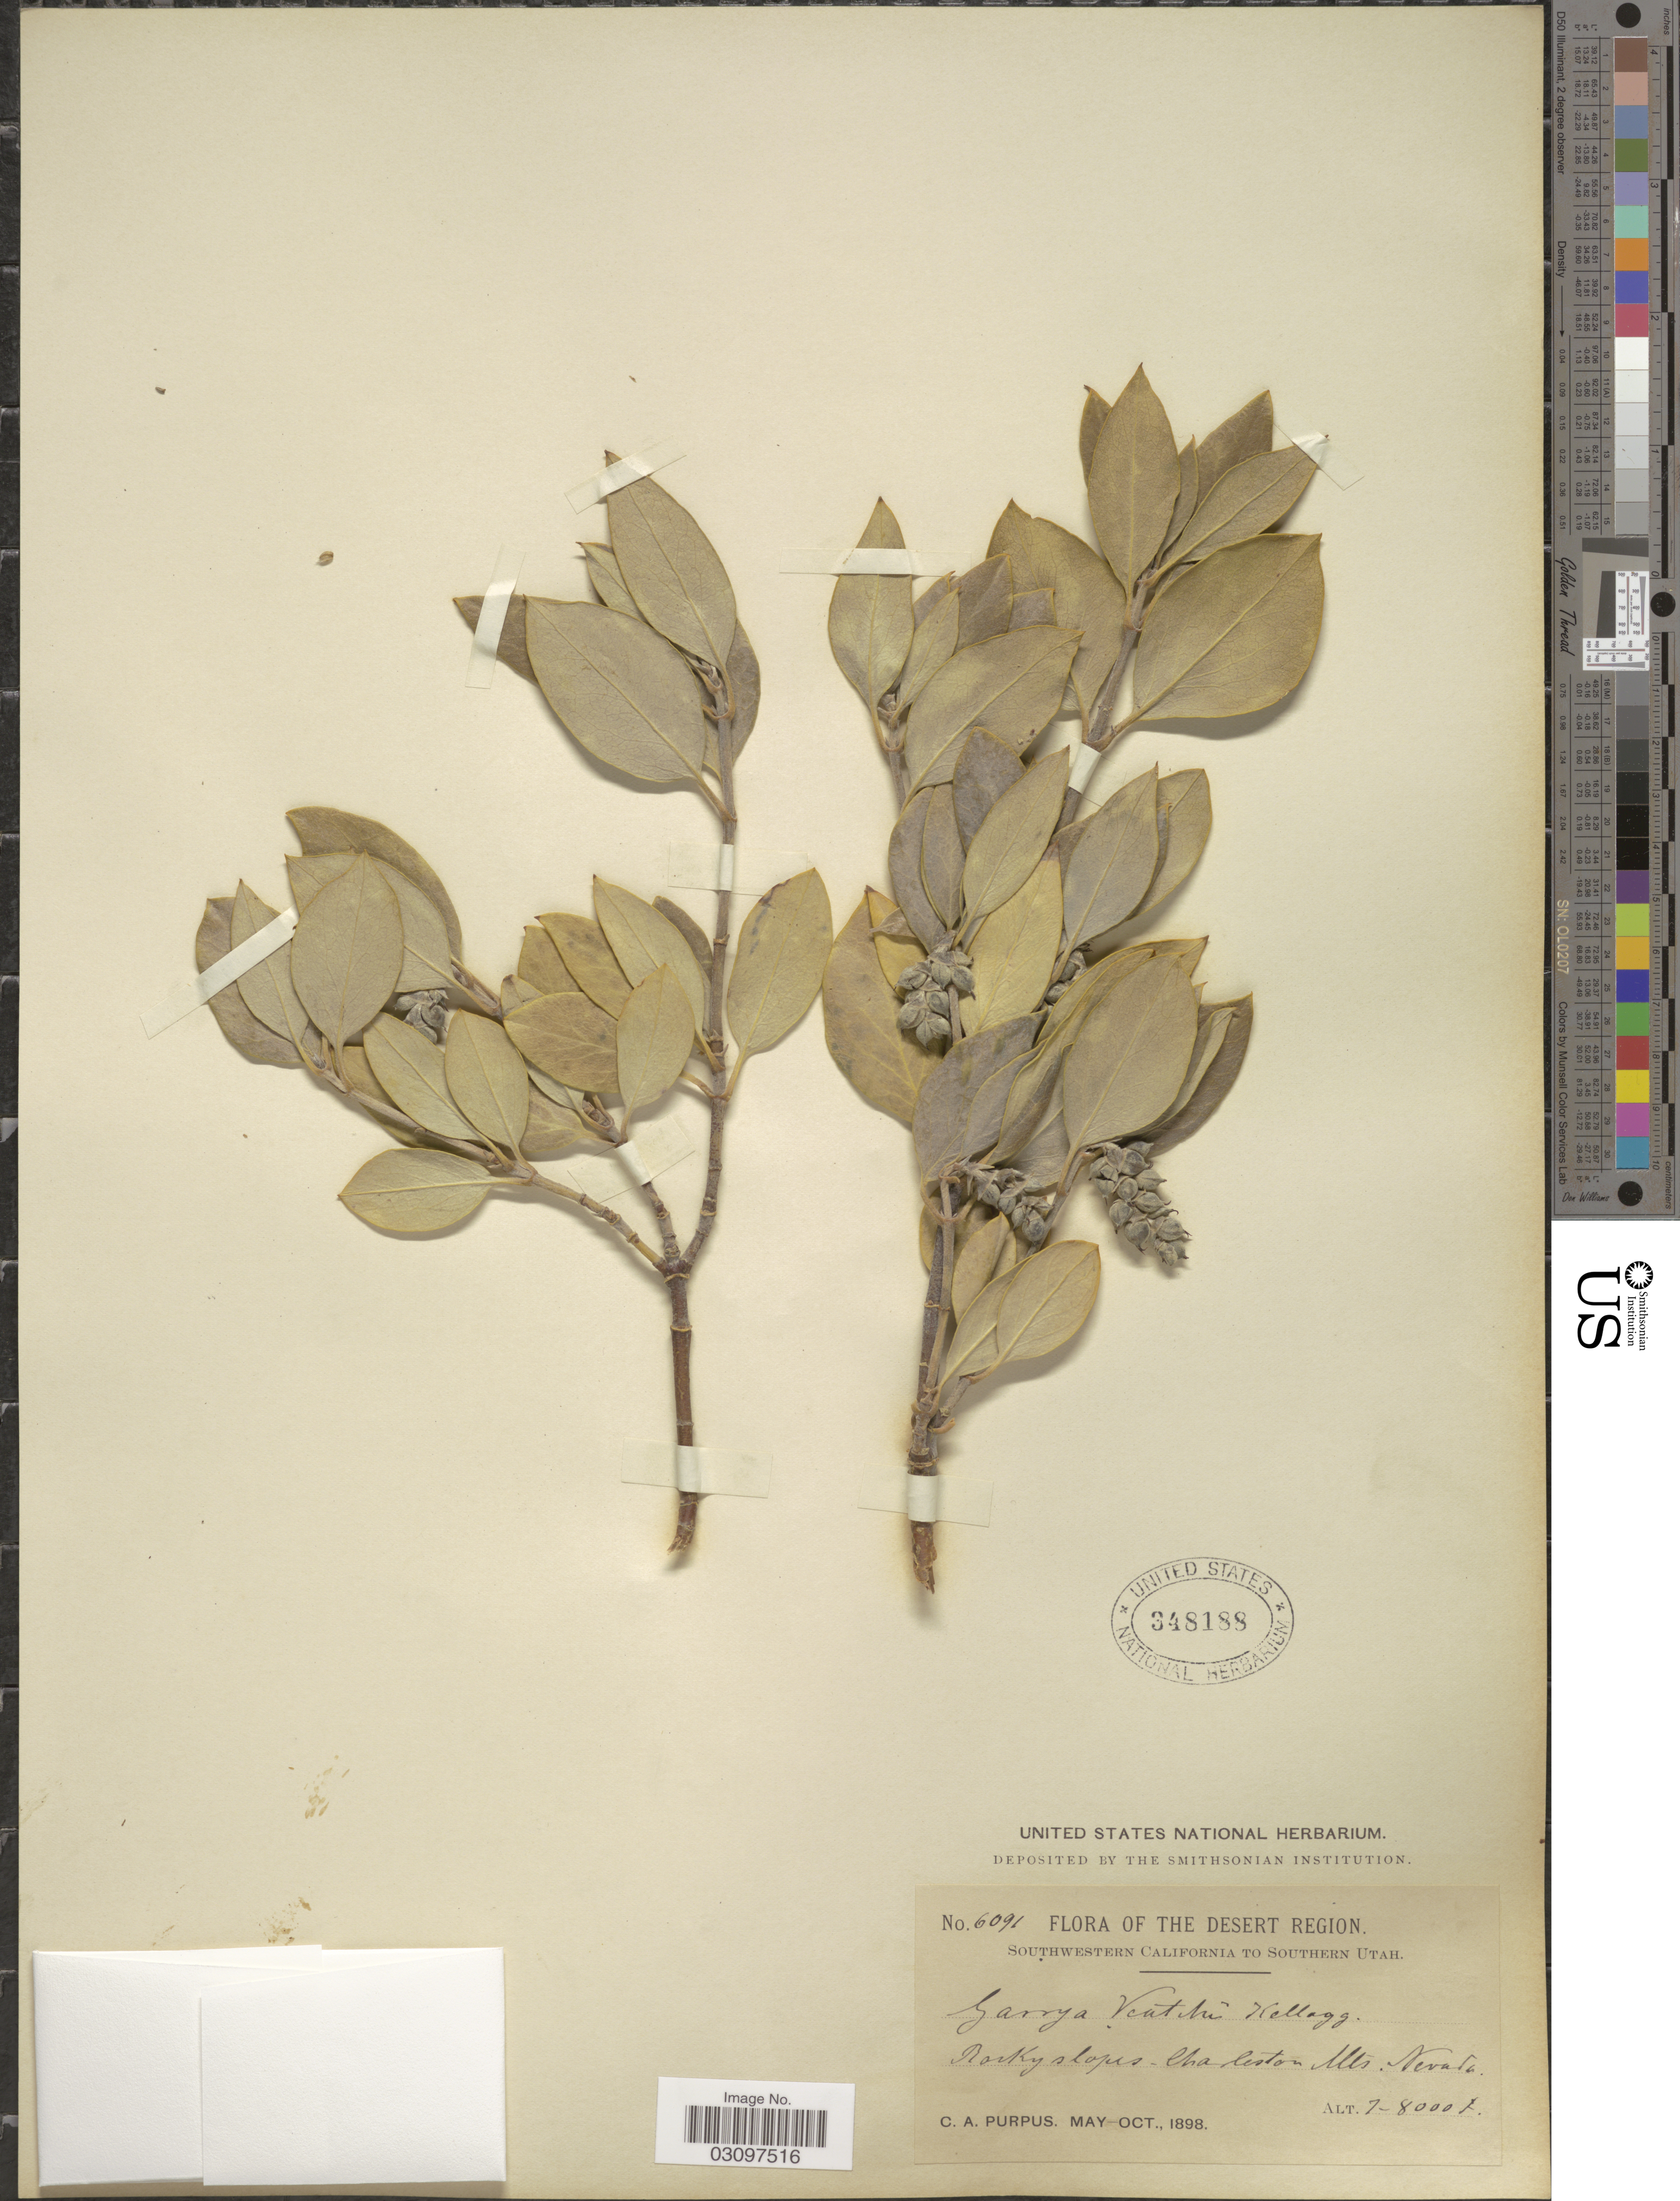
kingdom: Plantae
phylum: Tracheophyta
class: Magnoliopsida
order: Garryales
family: Garryaceae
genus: Garrya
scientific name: Garrya veatchii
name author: Kellogg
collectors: C. A. Purpus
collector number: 6091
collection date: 1898-05/1898-10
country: United States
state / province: Nevada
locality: The Desert Region. Rocky slopes. Charleston Mts.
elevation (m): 2134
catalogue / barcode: US 348188